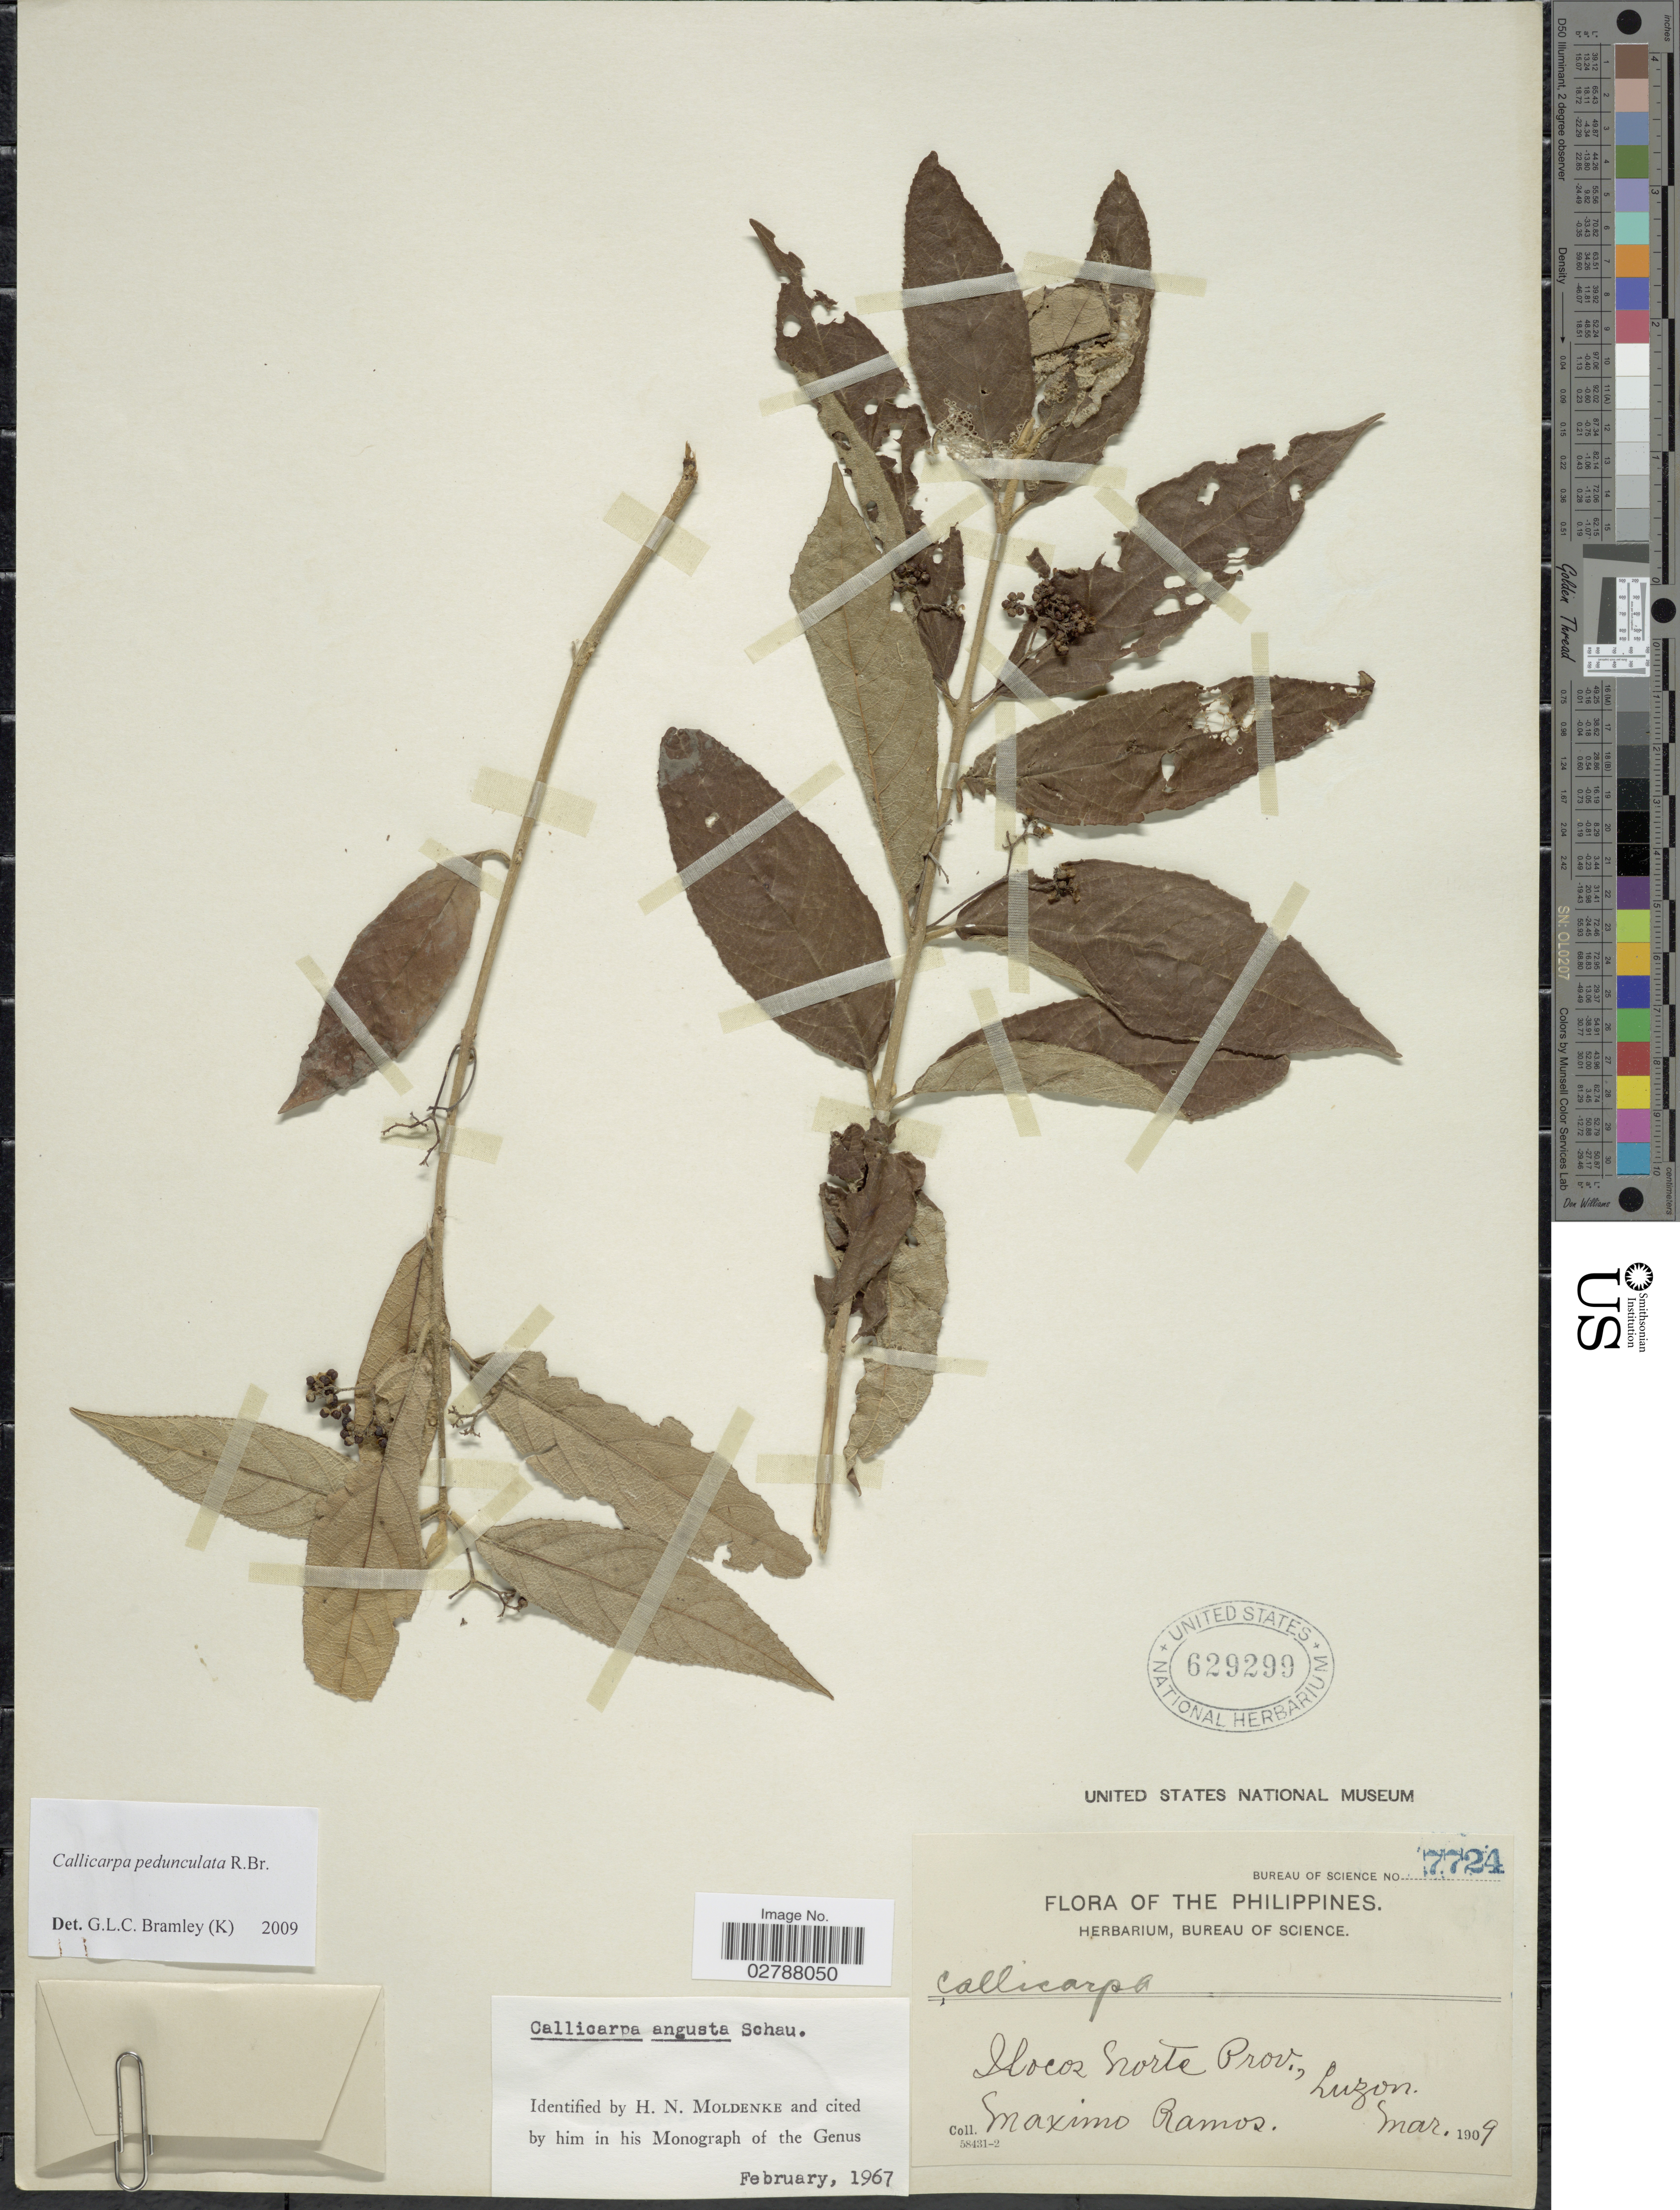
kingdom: Plantae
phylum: Tracheophyta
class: Magnoliopsida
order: Lamiales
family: Lamiaceae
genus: Callicarpa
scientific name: Callicarpa pedunculata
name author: R. Br.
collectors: M. Ramos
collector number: Bureau of Science7724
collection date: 1909-03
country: Philippines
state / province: Ilocos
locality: Ilocos Norte Prov., Luzon.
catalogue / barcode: US 629299